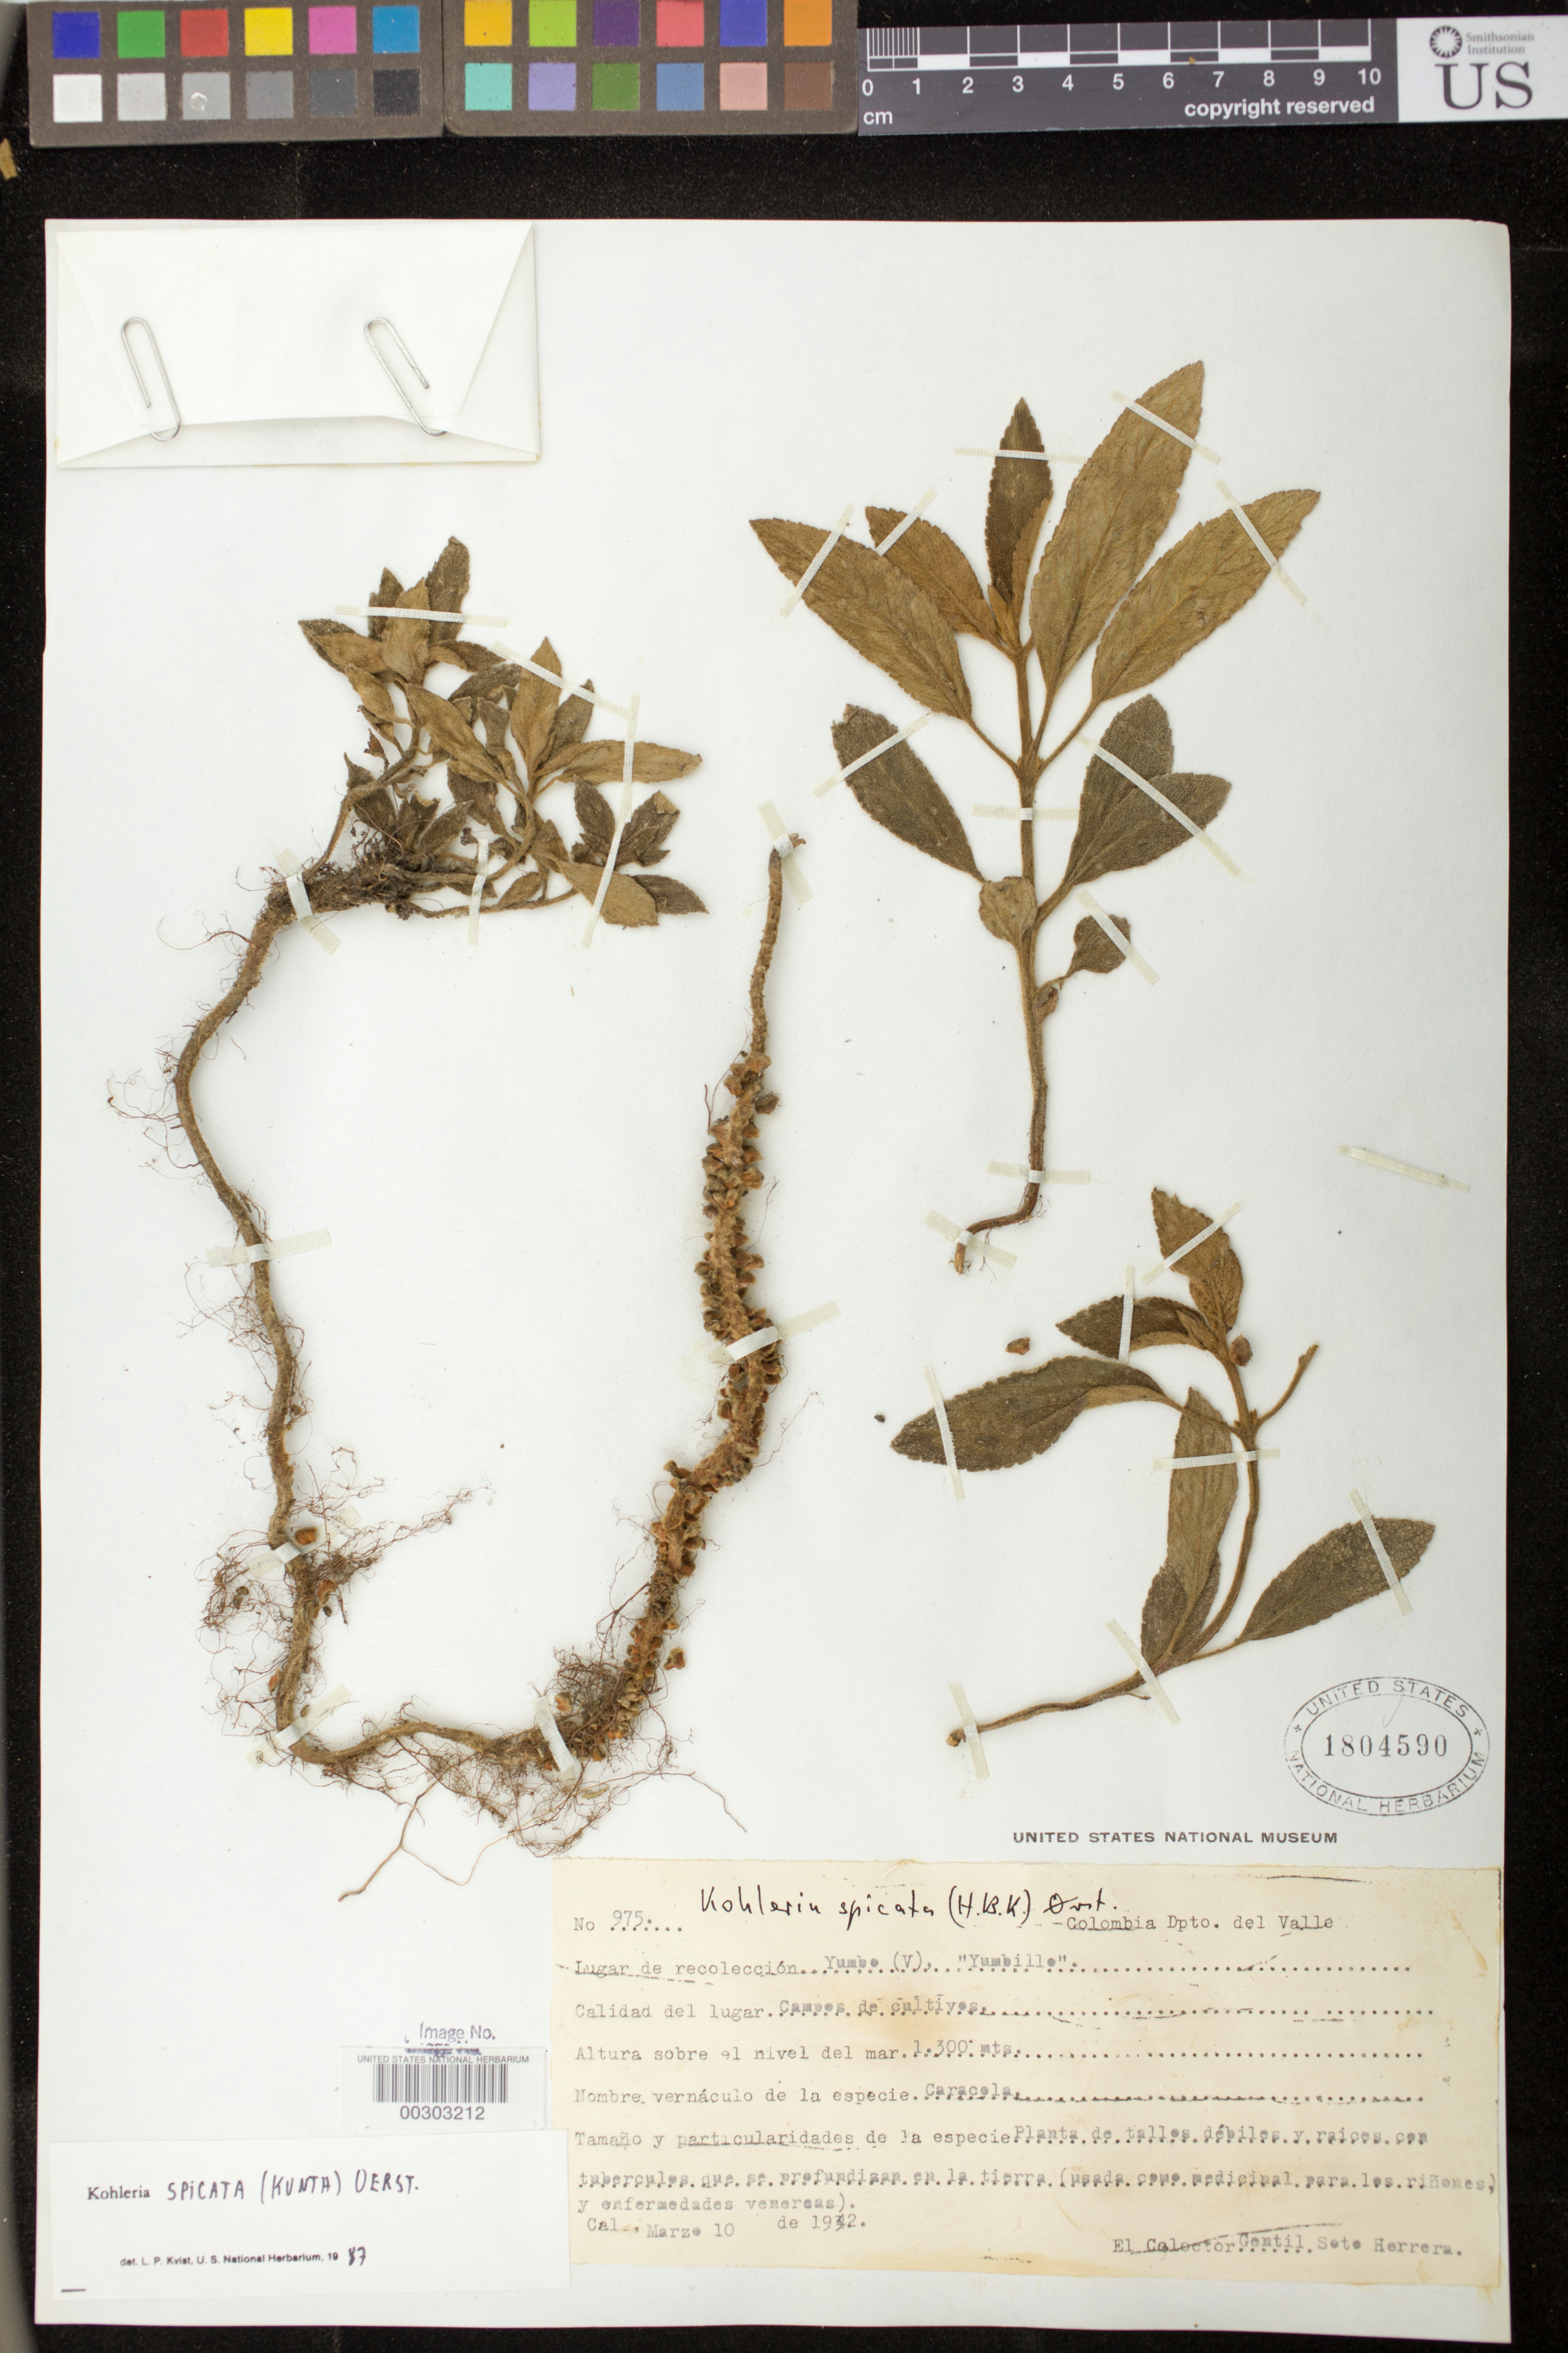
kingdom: Plantae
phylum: Tracheophyta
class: Magnoliopsida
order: Lamiales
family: Gesneriaceae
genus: Kohleria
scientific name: Kohleria spicata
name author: (Kunth) Oerst.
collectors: G. S. Herrera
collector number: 975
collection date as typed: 10 Mar 1942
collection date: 1942-03-10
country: Colombia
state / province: Valle del Cauca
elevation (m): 1300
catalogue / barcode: US 1804590